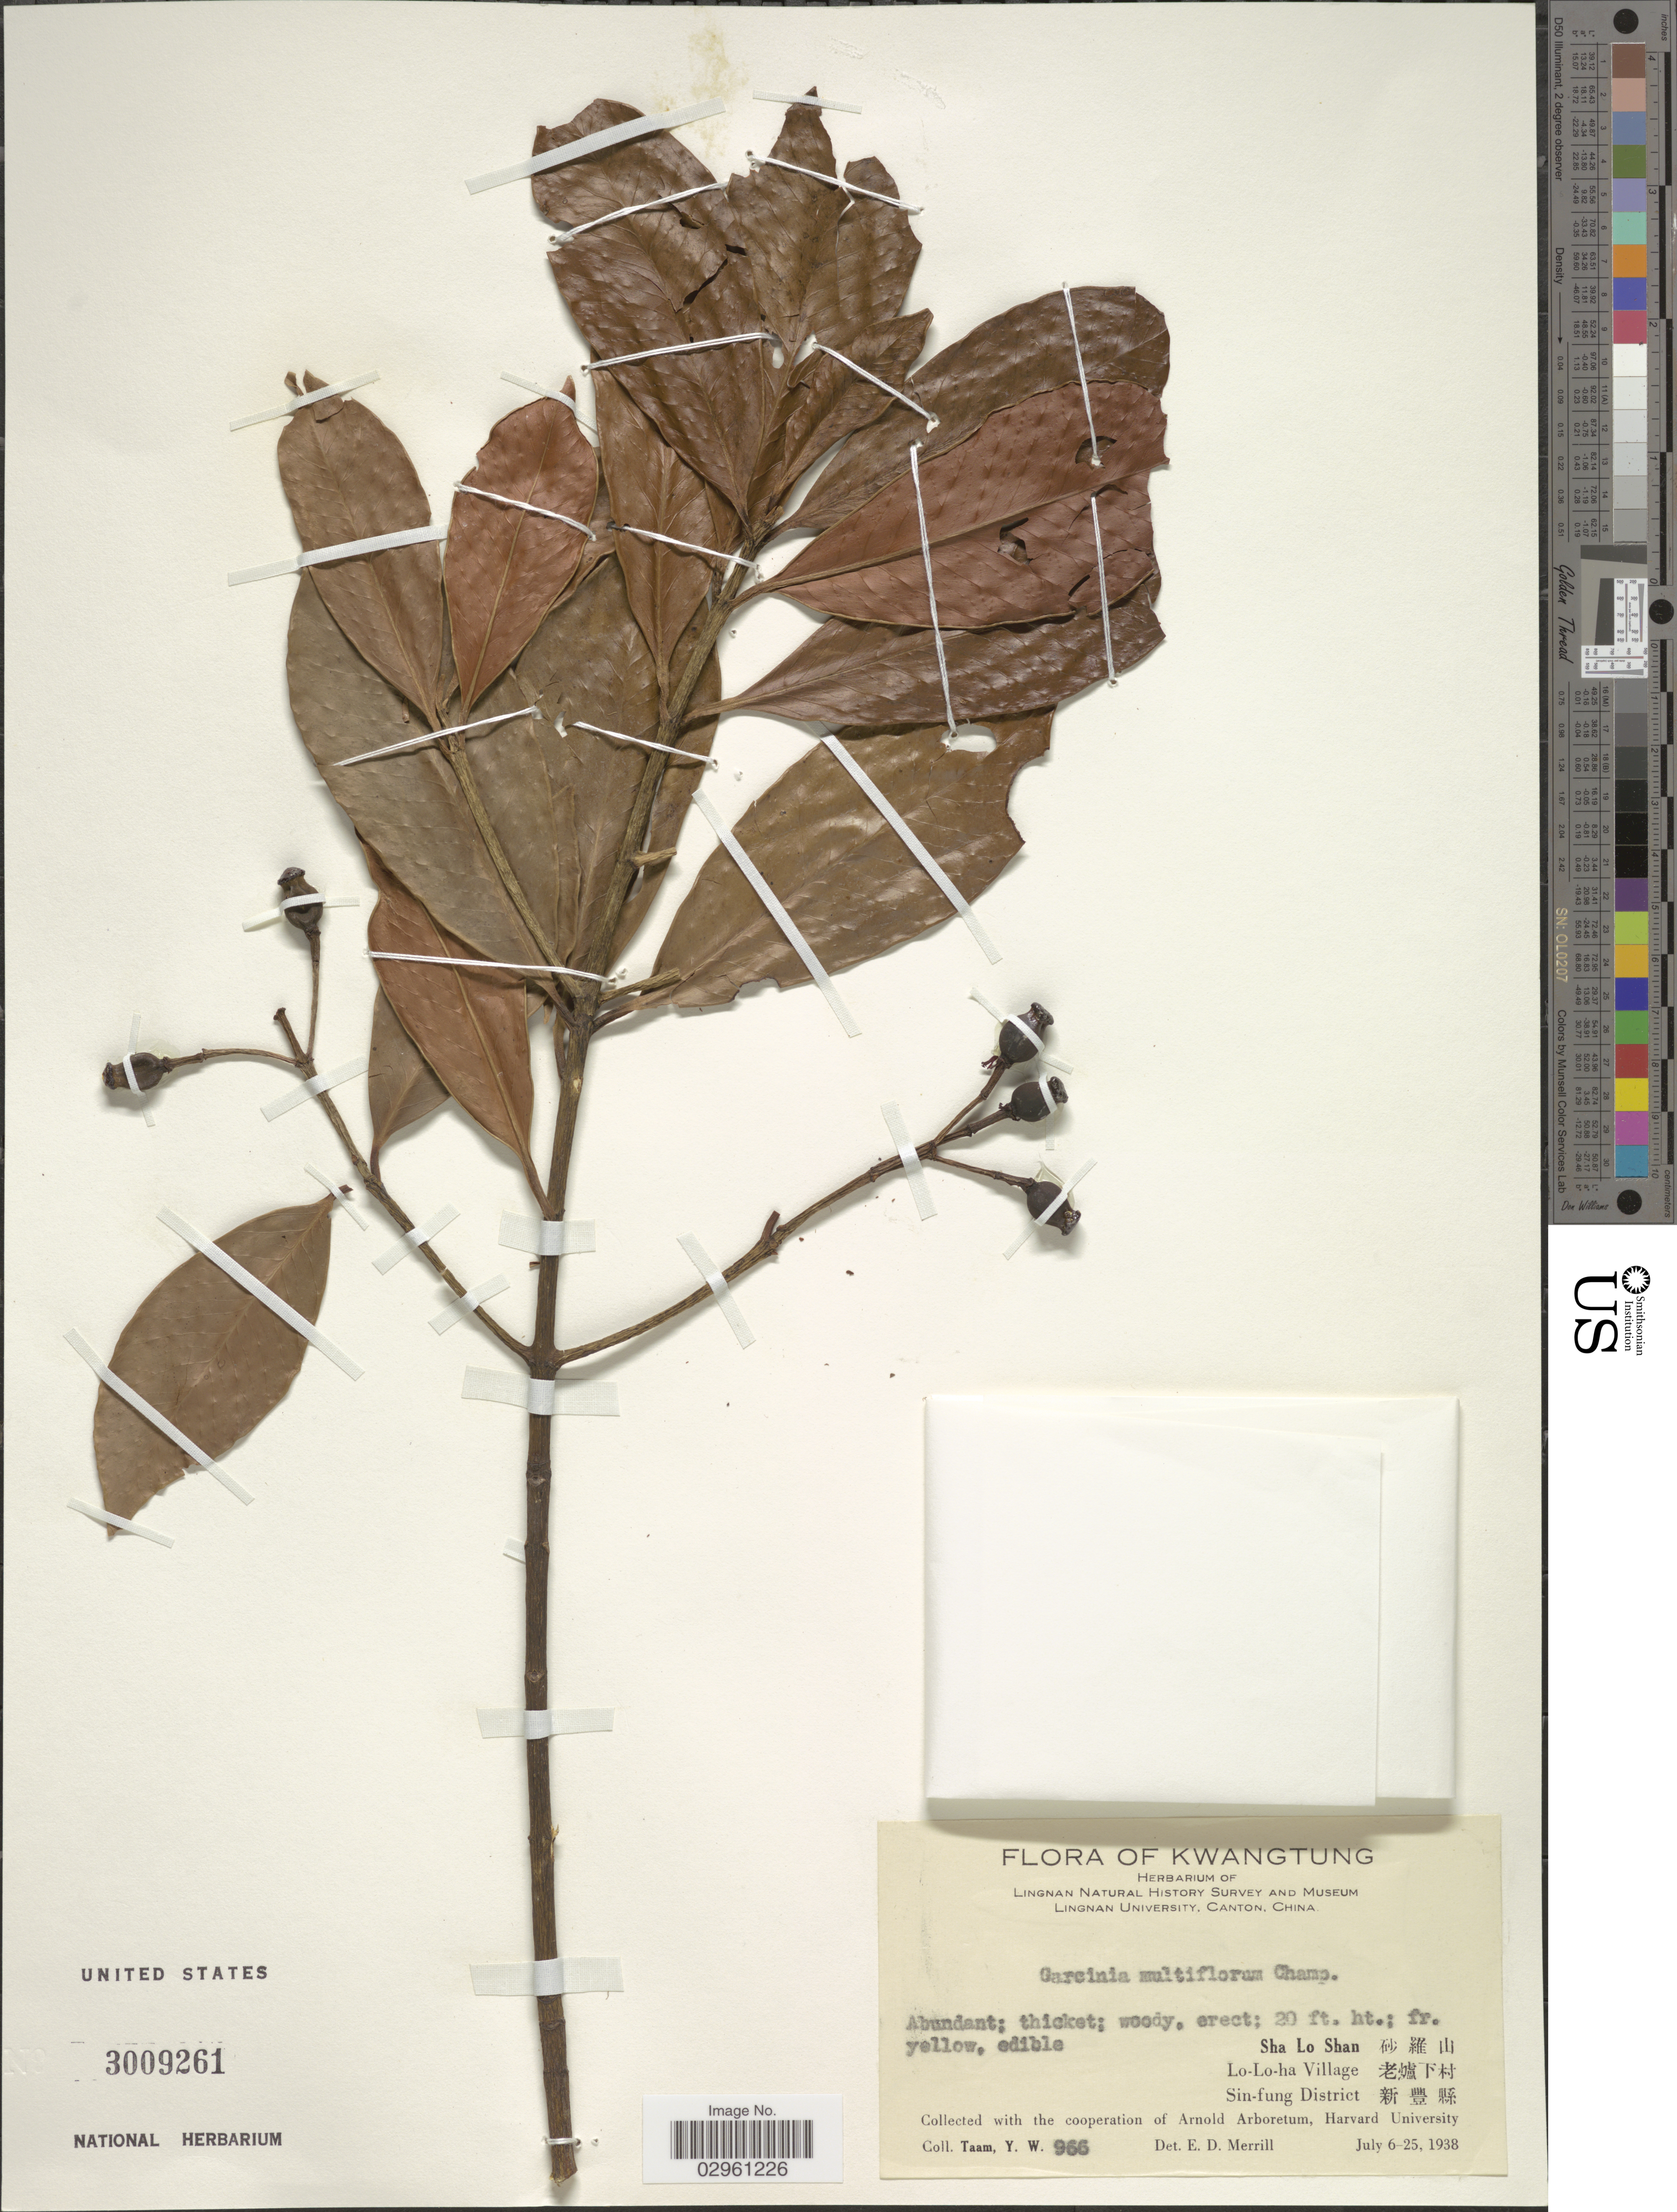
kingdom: Plantae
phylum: Tracheophyta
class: Magnoliopsida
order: Malpighiales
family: Clusiaceae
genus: Garcinia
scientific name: Garcinia multiflora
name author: Champ. ex Benth.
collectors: Y. W. Taam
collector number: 966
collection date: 1938-07-06/1938-07-25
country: China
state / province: Guangdong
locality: Kwangtung. Sha Lo Shan, Lo-Lo-ha Village, Sin-fung District.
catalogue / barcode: US 3009261